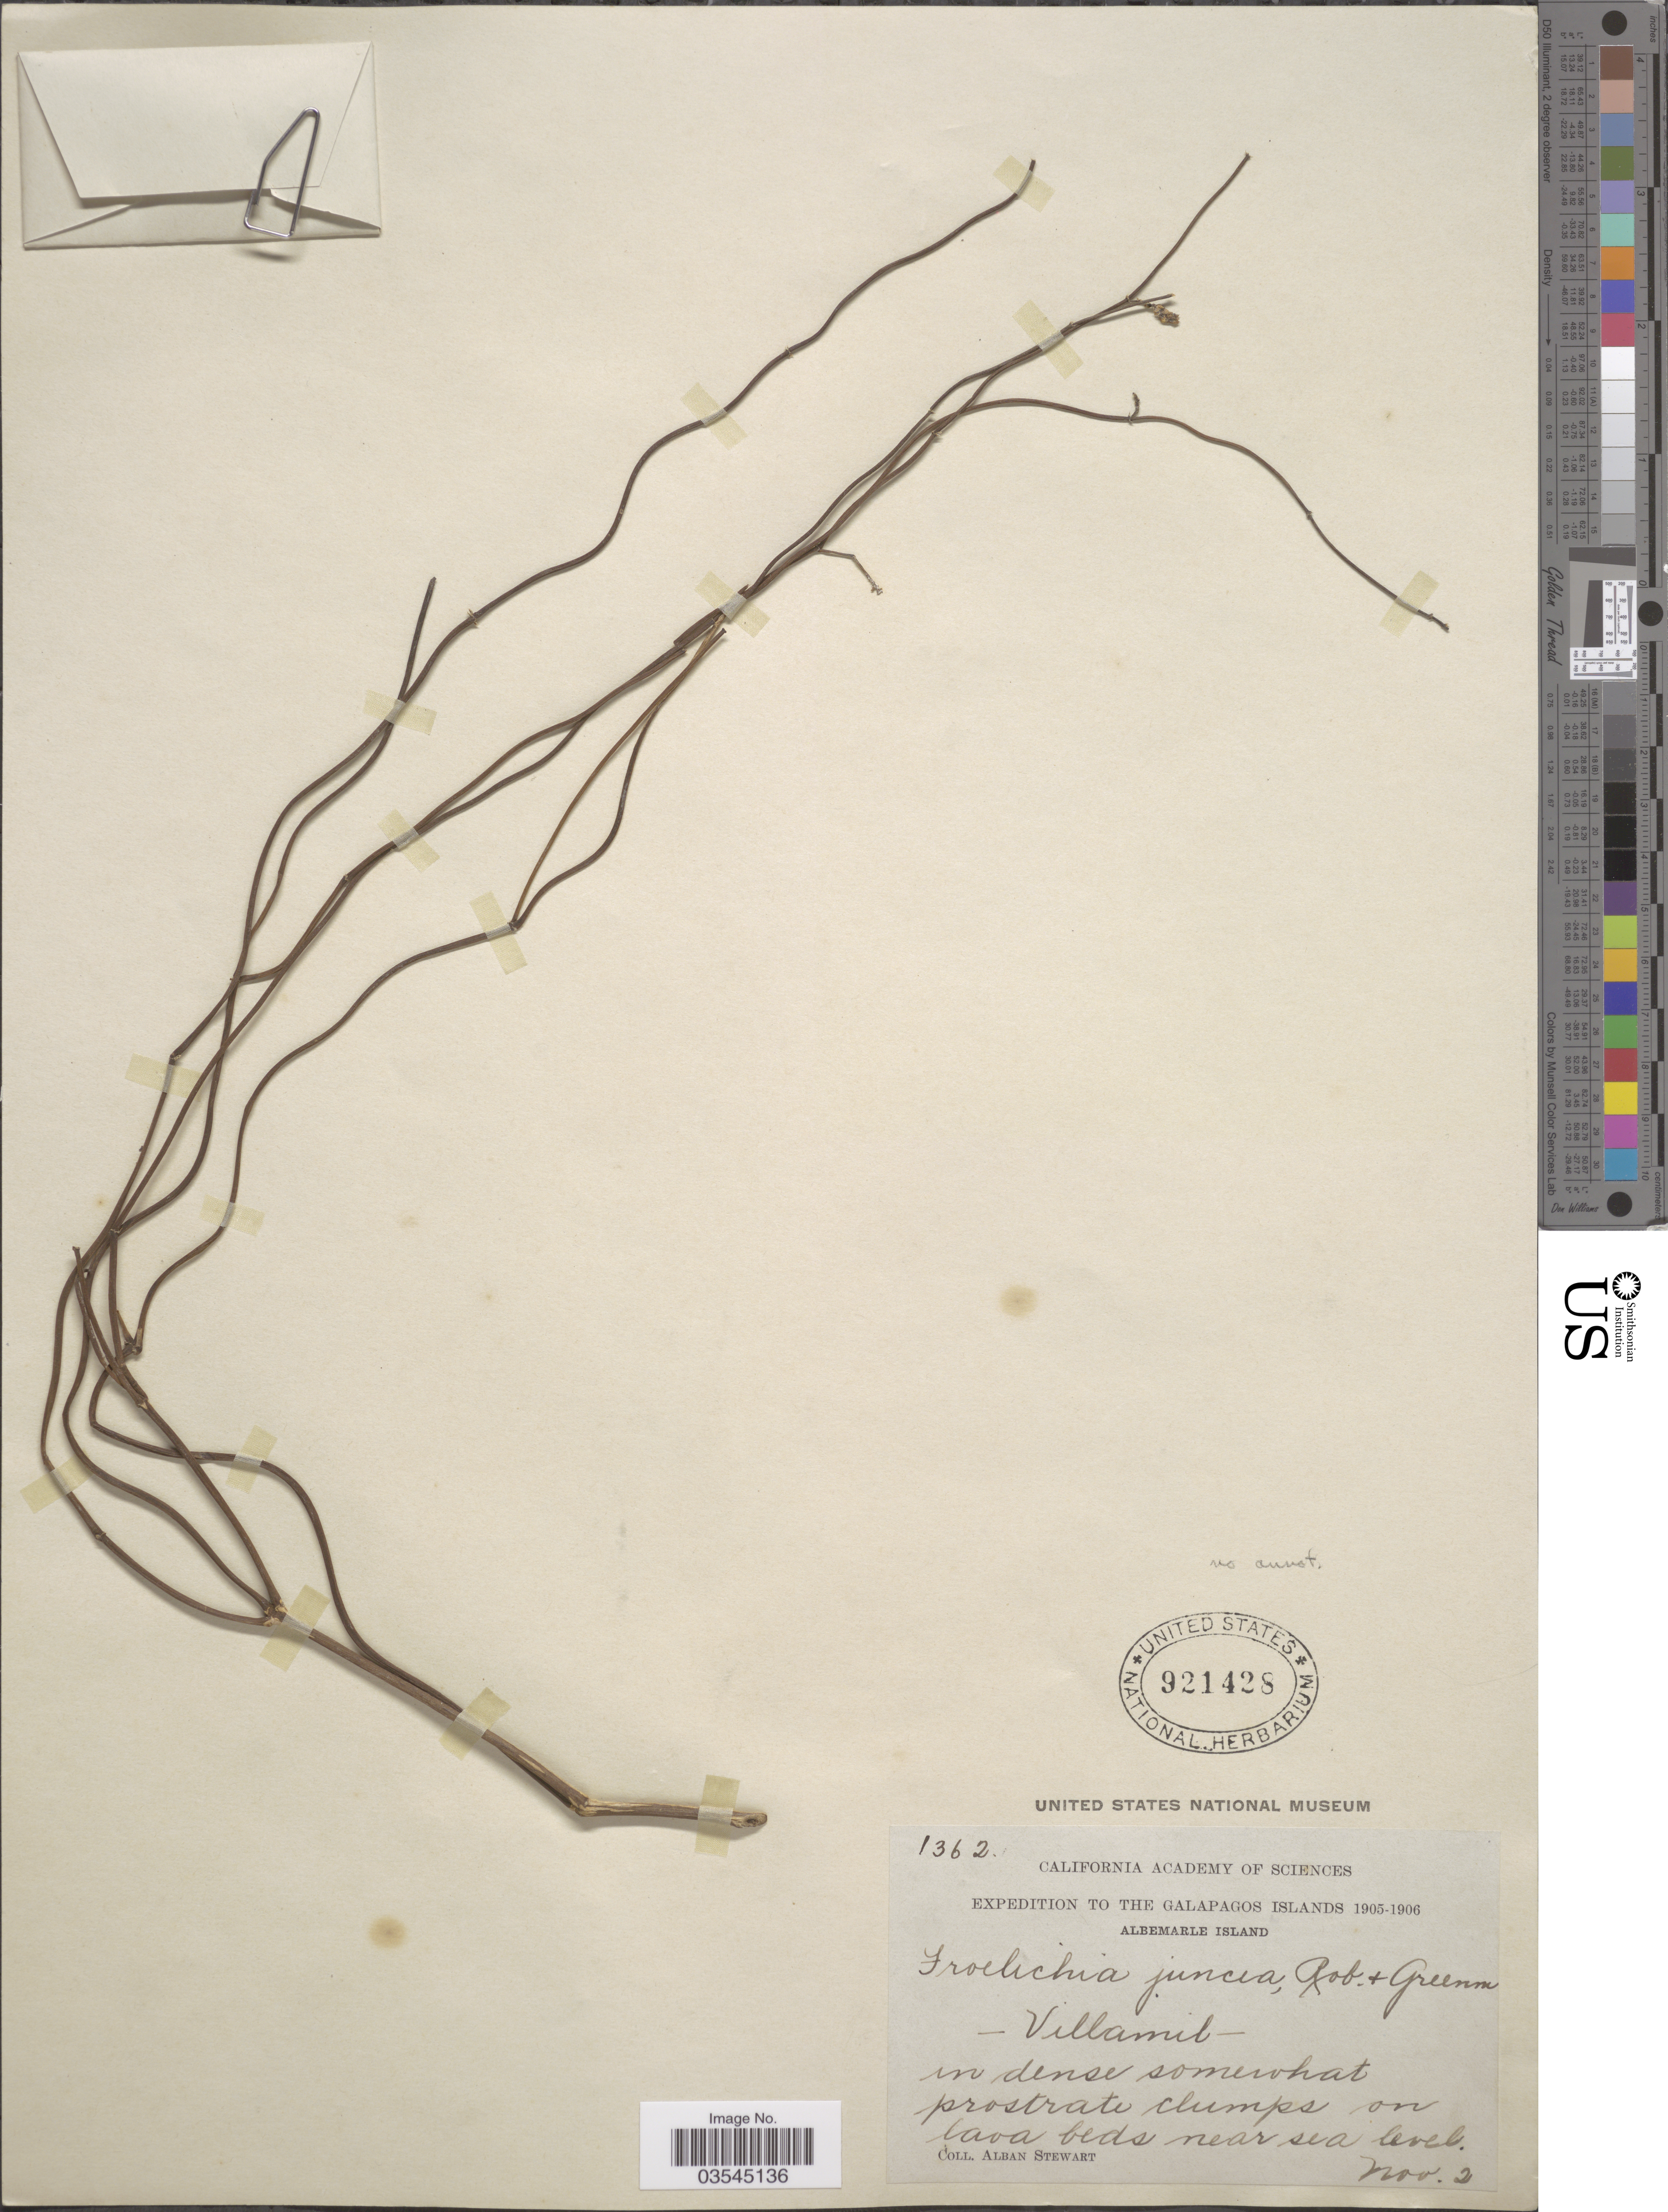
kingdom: Plantae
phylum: Tracheophyta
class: Magnoliopsida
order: Caryophyllales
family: Amaranthaceae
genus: Froelichia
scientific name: Froelichia juncea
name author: B.L. Rob. & Greenm.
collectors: A. Stewart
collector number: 1362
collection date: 1905-11-02/1906-11-02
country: Ecuador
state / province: Colón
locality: Galapagos Islands. Albemarle Island. -Villamil-.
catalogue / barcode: US 921428